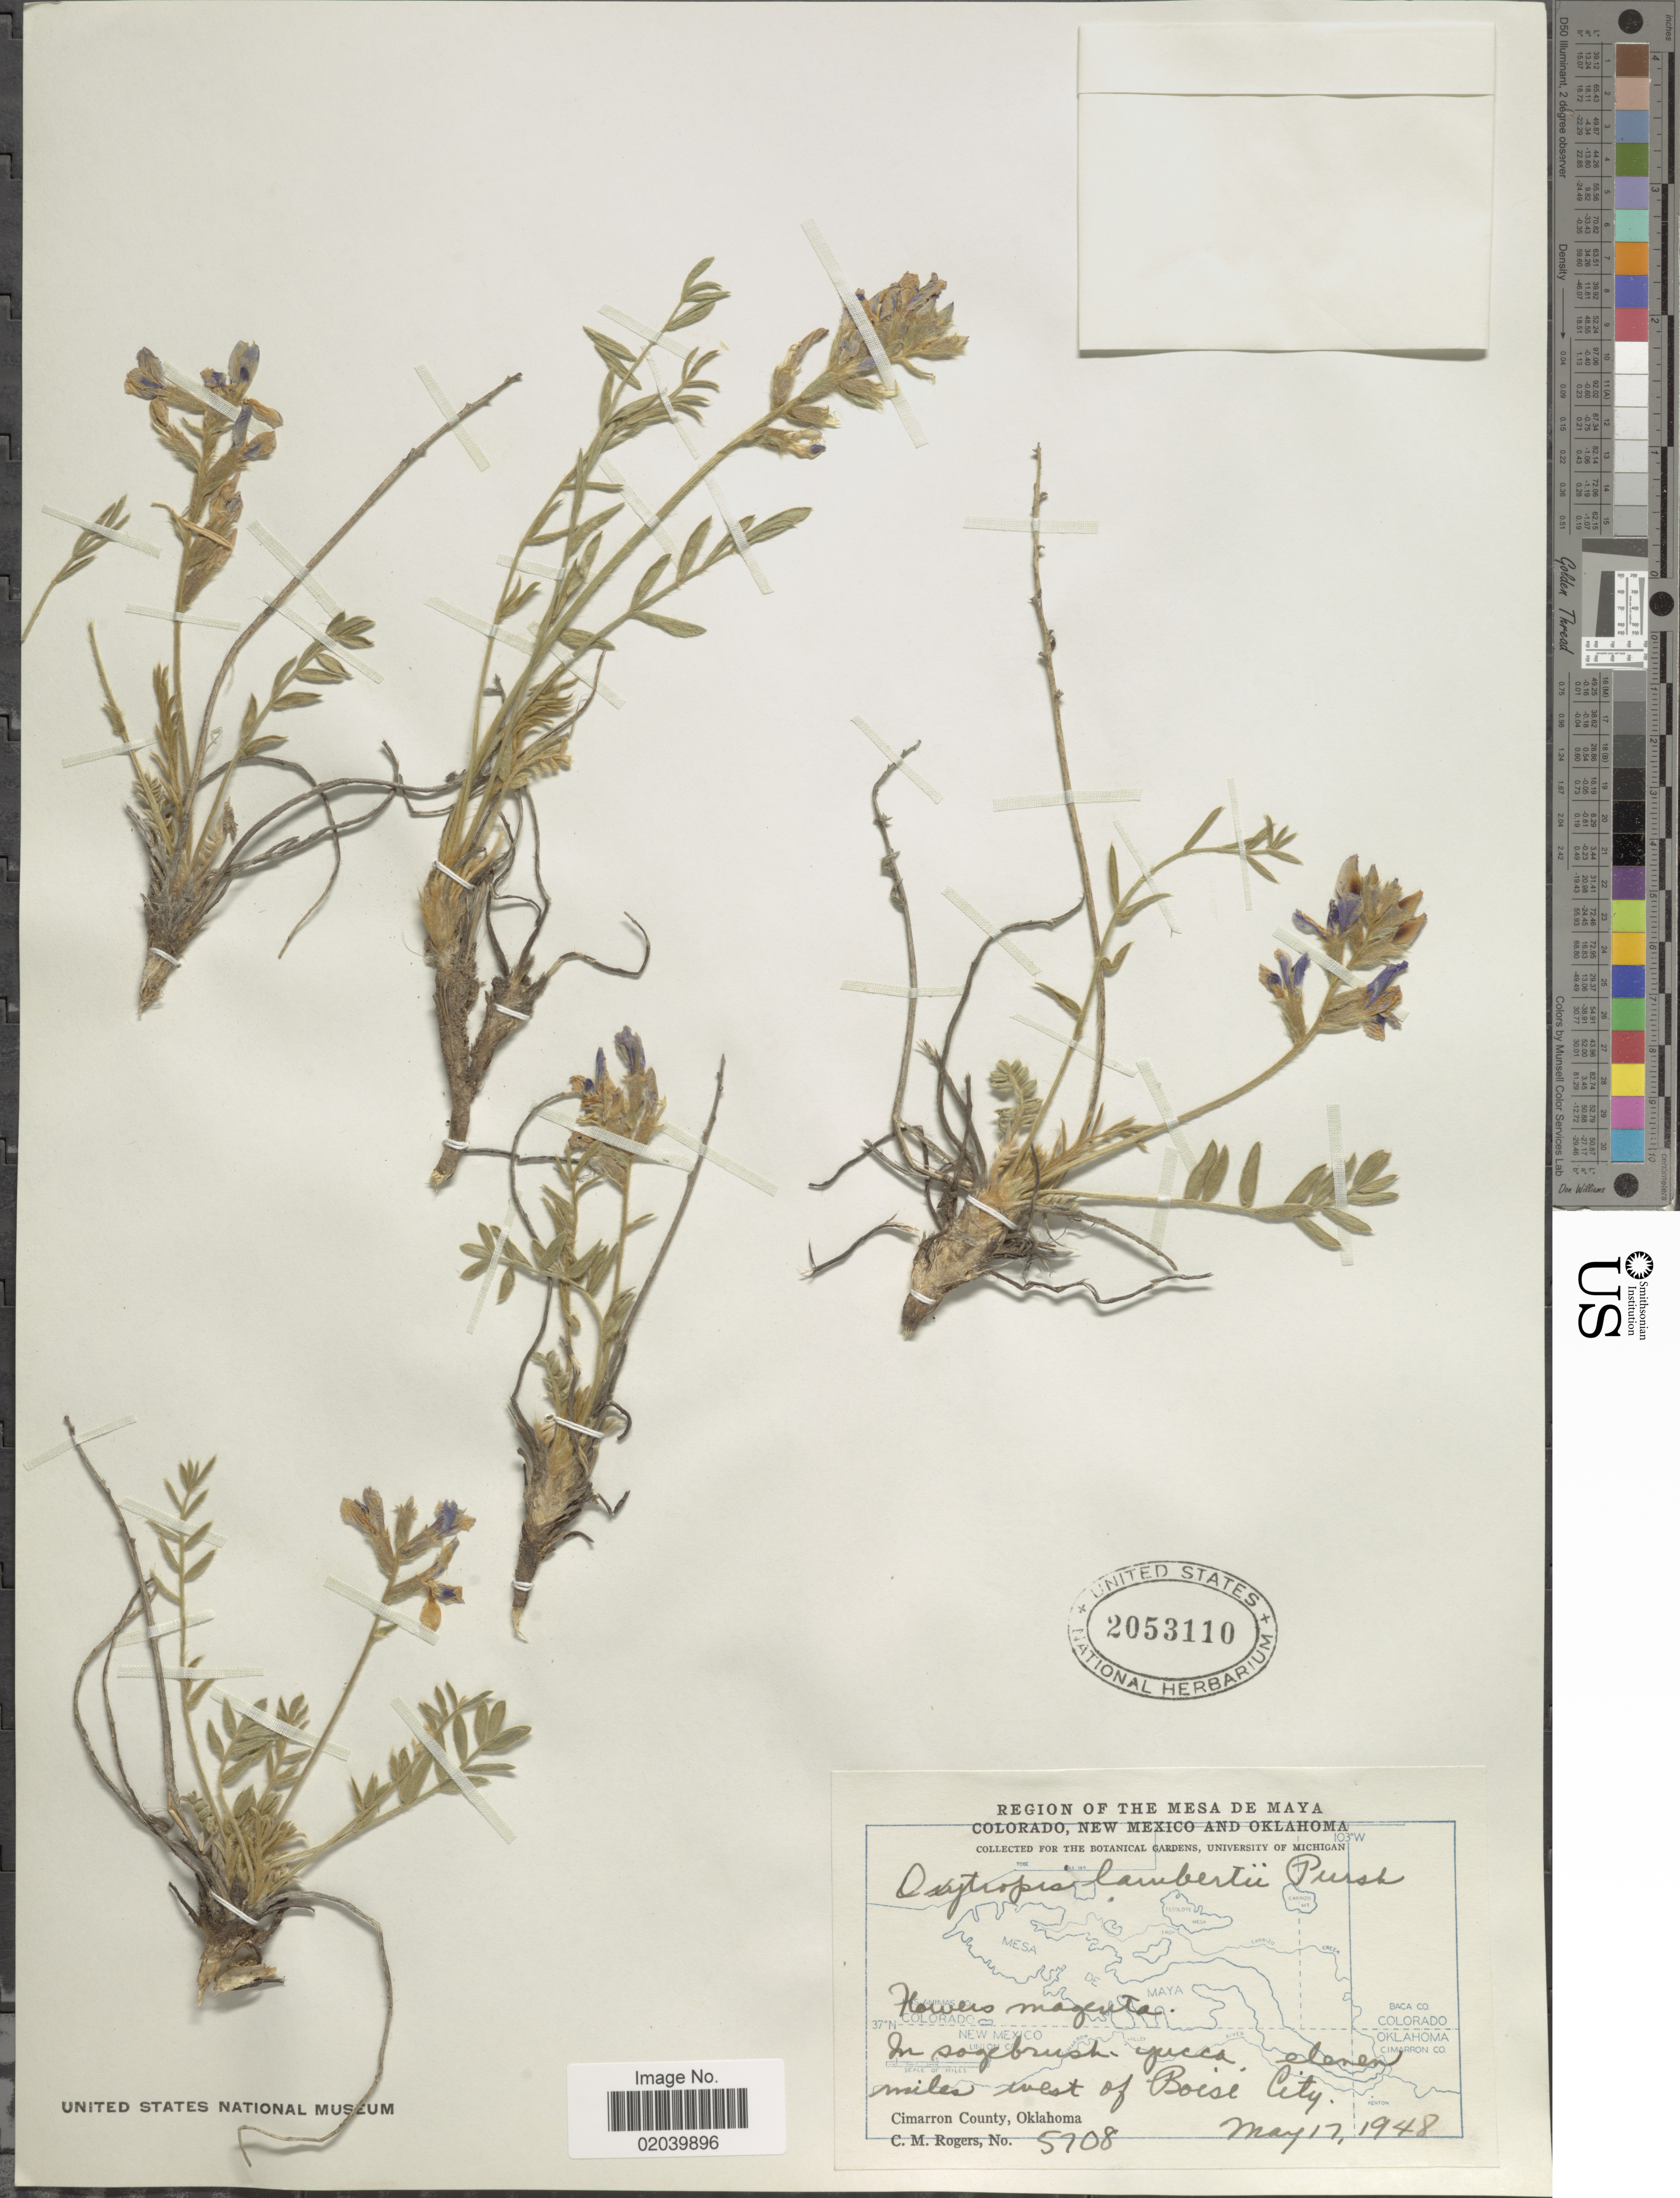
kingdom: Plantae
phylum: Tracheophyta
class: Magnoliopsida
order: Fabales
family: Fabaceae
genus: Oxytropis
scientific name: Oxytropis lambertii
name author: Pursh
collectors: C. M. Rogers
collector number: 5708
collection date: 1948-05-17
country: United States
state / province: Oklahoma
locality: Mesa de Maya. In sagebrush-yucca, eleven miles west of Boise City. Cimarron County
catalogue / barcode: US 2053110